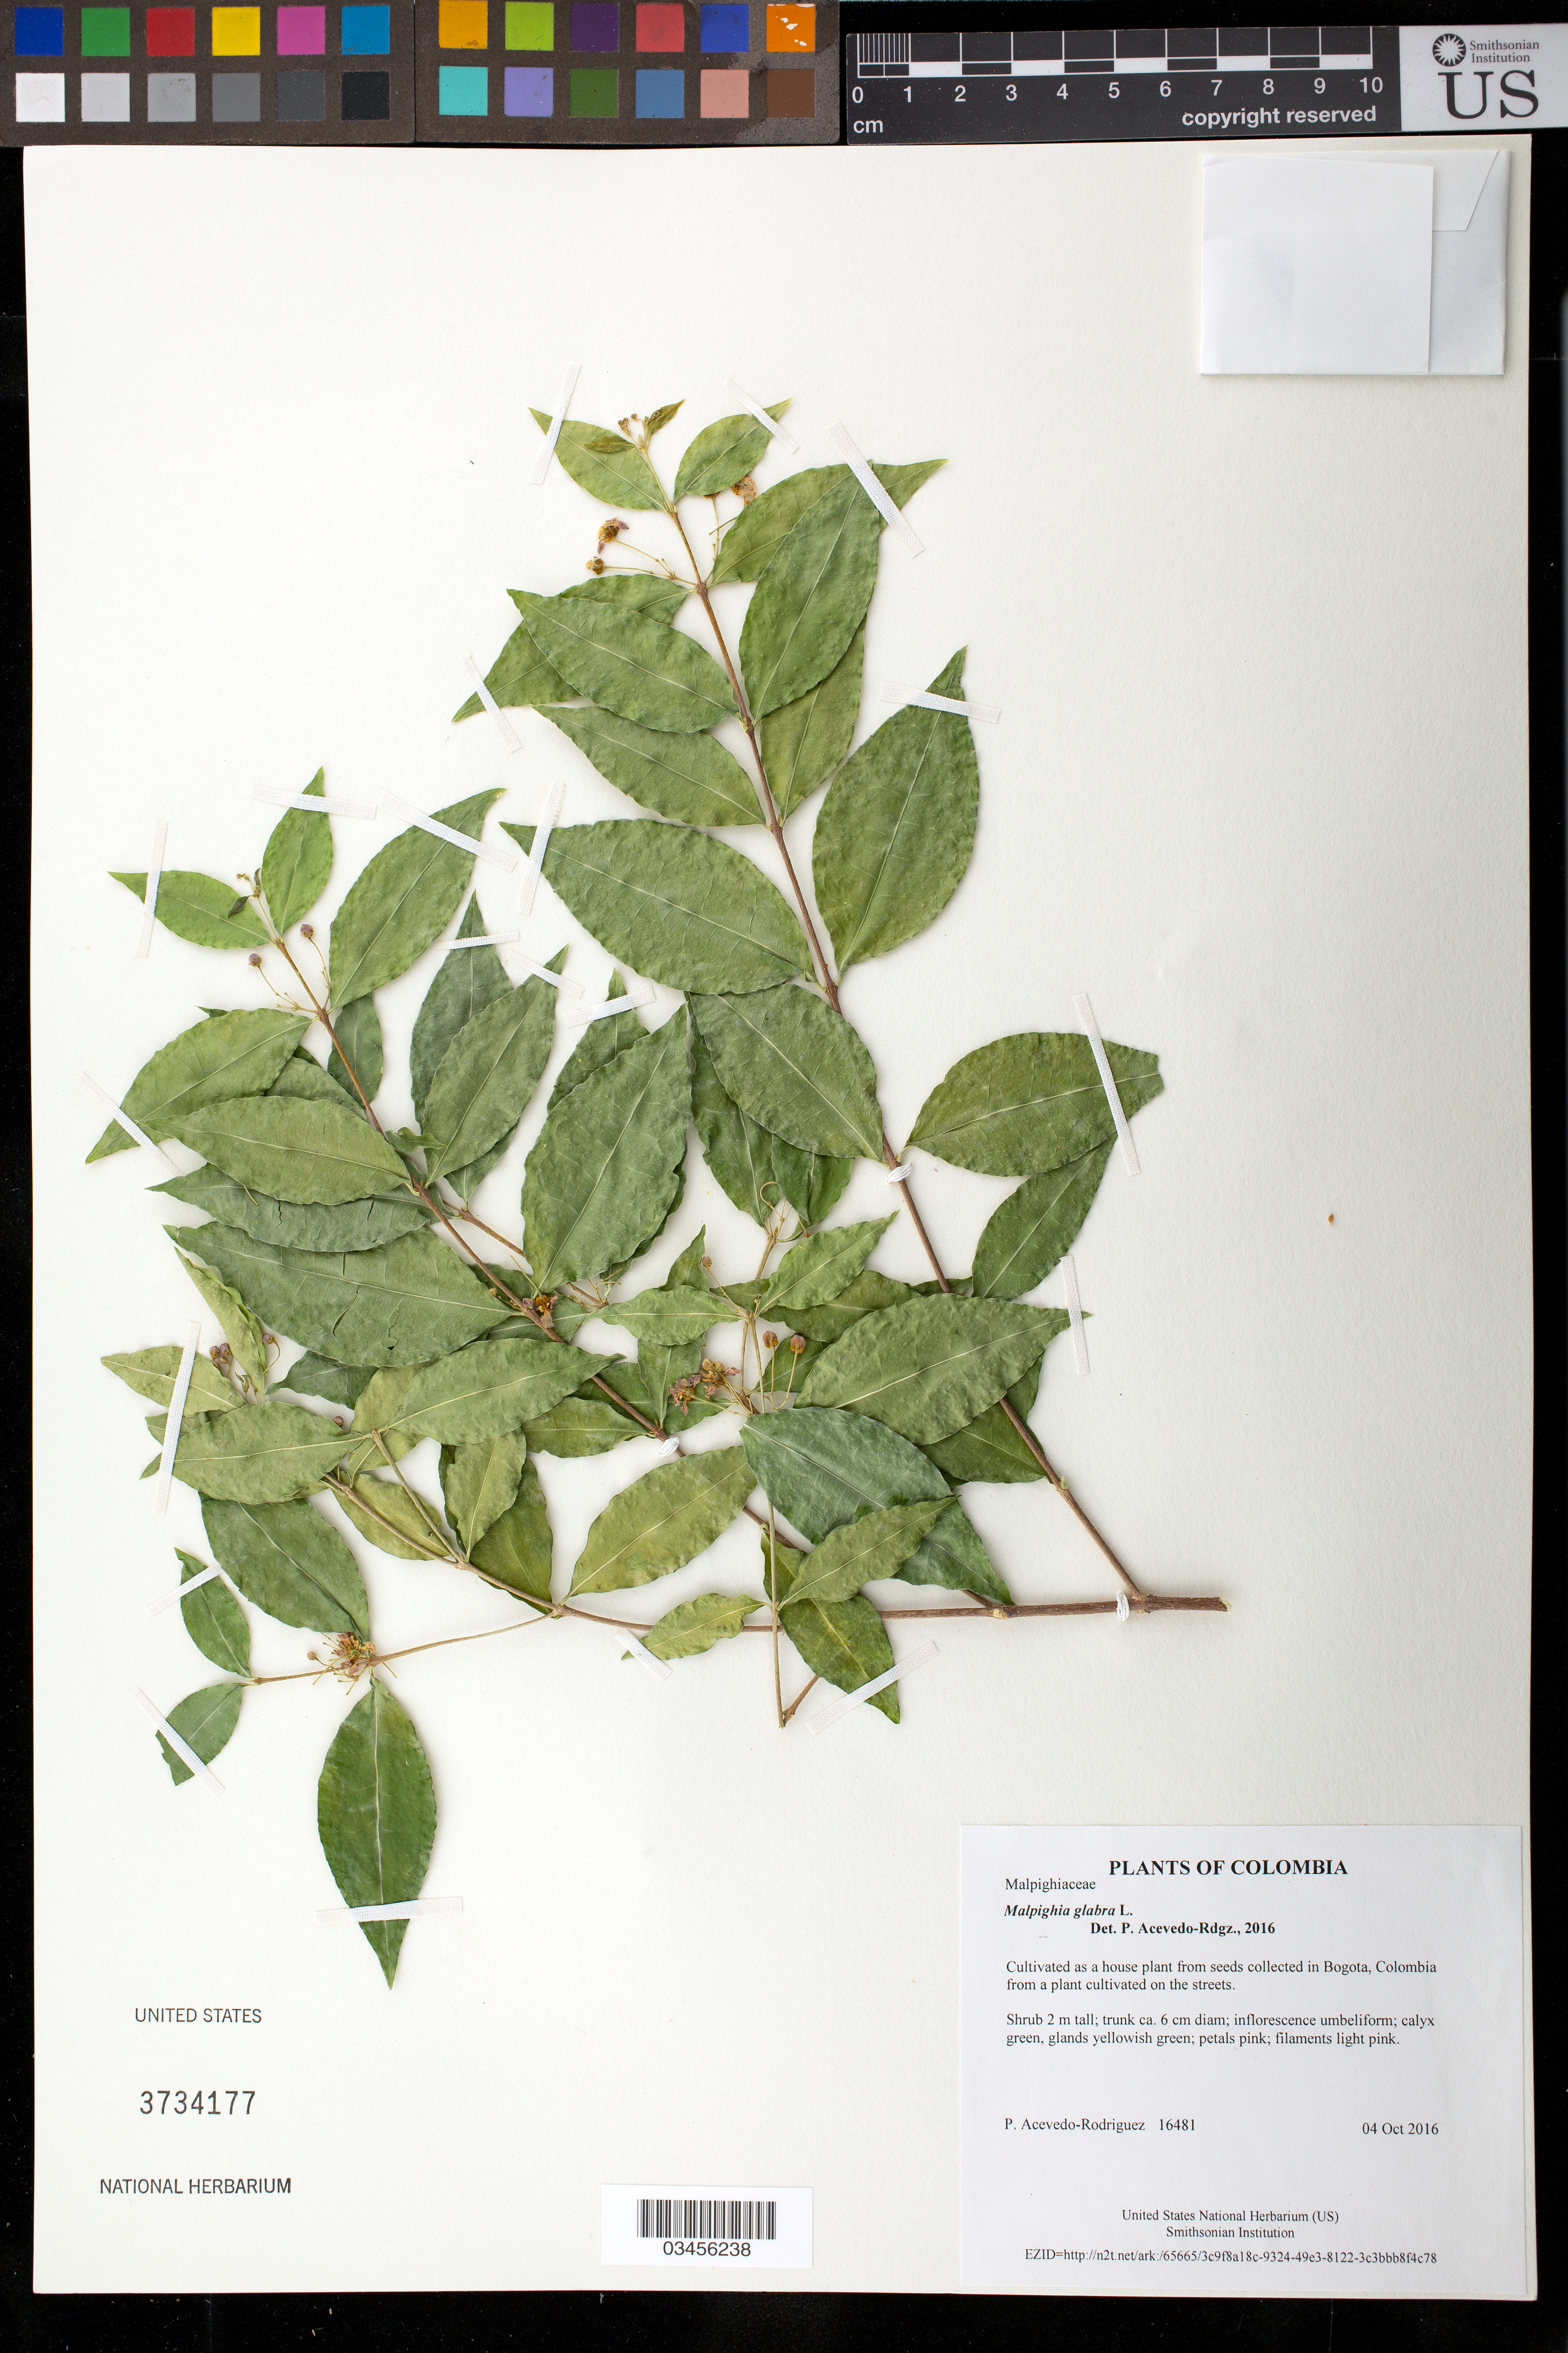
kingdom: Plantae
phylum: Tracheophyta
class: Magnoliopsida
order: Malpighiales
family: Malpighiaceae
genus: Malpighia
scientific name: Malpighia glabra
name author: L.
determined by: Acevedo-Rodríguez, P., (BOT), Smithsonian Institution - National Museum of Natural History (UNITED STATES)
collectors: P. Acevedo-Rodriguez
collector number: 16481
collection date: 2016-10-04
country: Colombia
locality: Cultivated as a house plant from seeds collected in Bogota, Colombia from a plant cultivated on the streets.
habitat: Cultivated house plant.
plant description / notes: silca sample collected; picutres taken.; US, MICH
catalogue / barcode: US 3734177